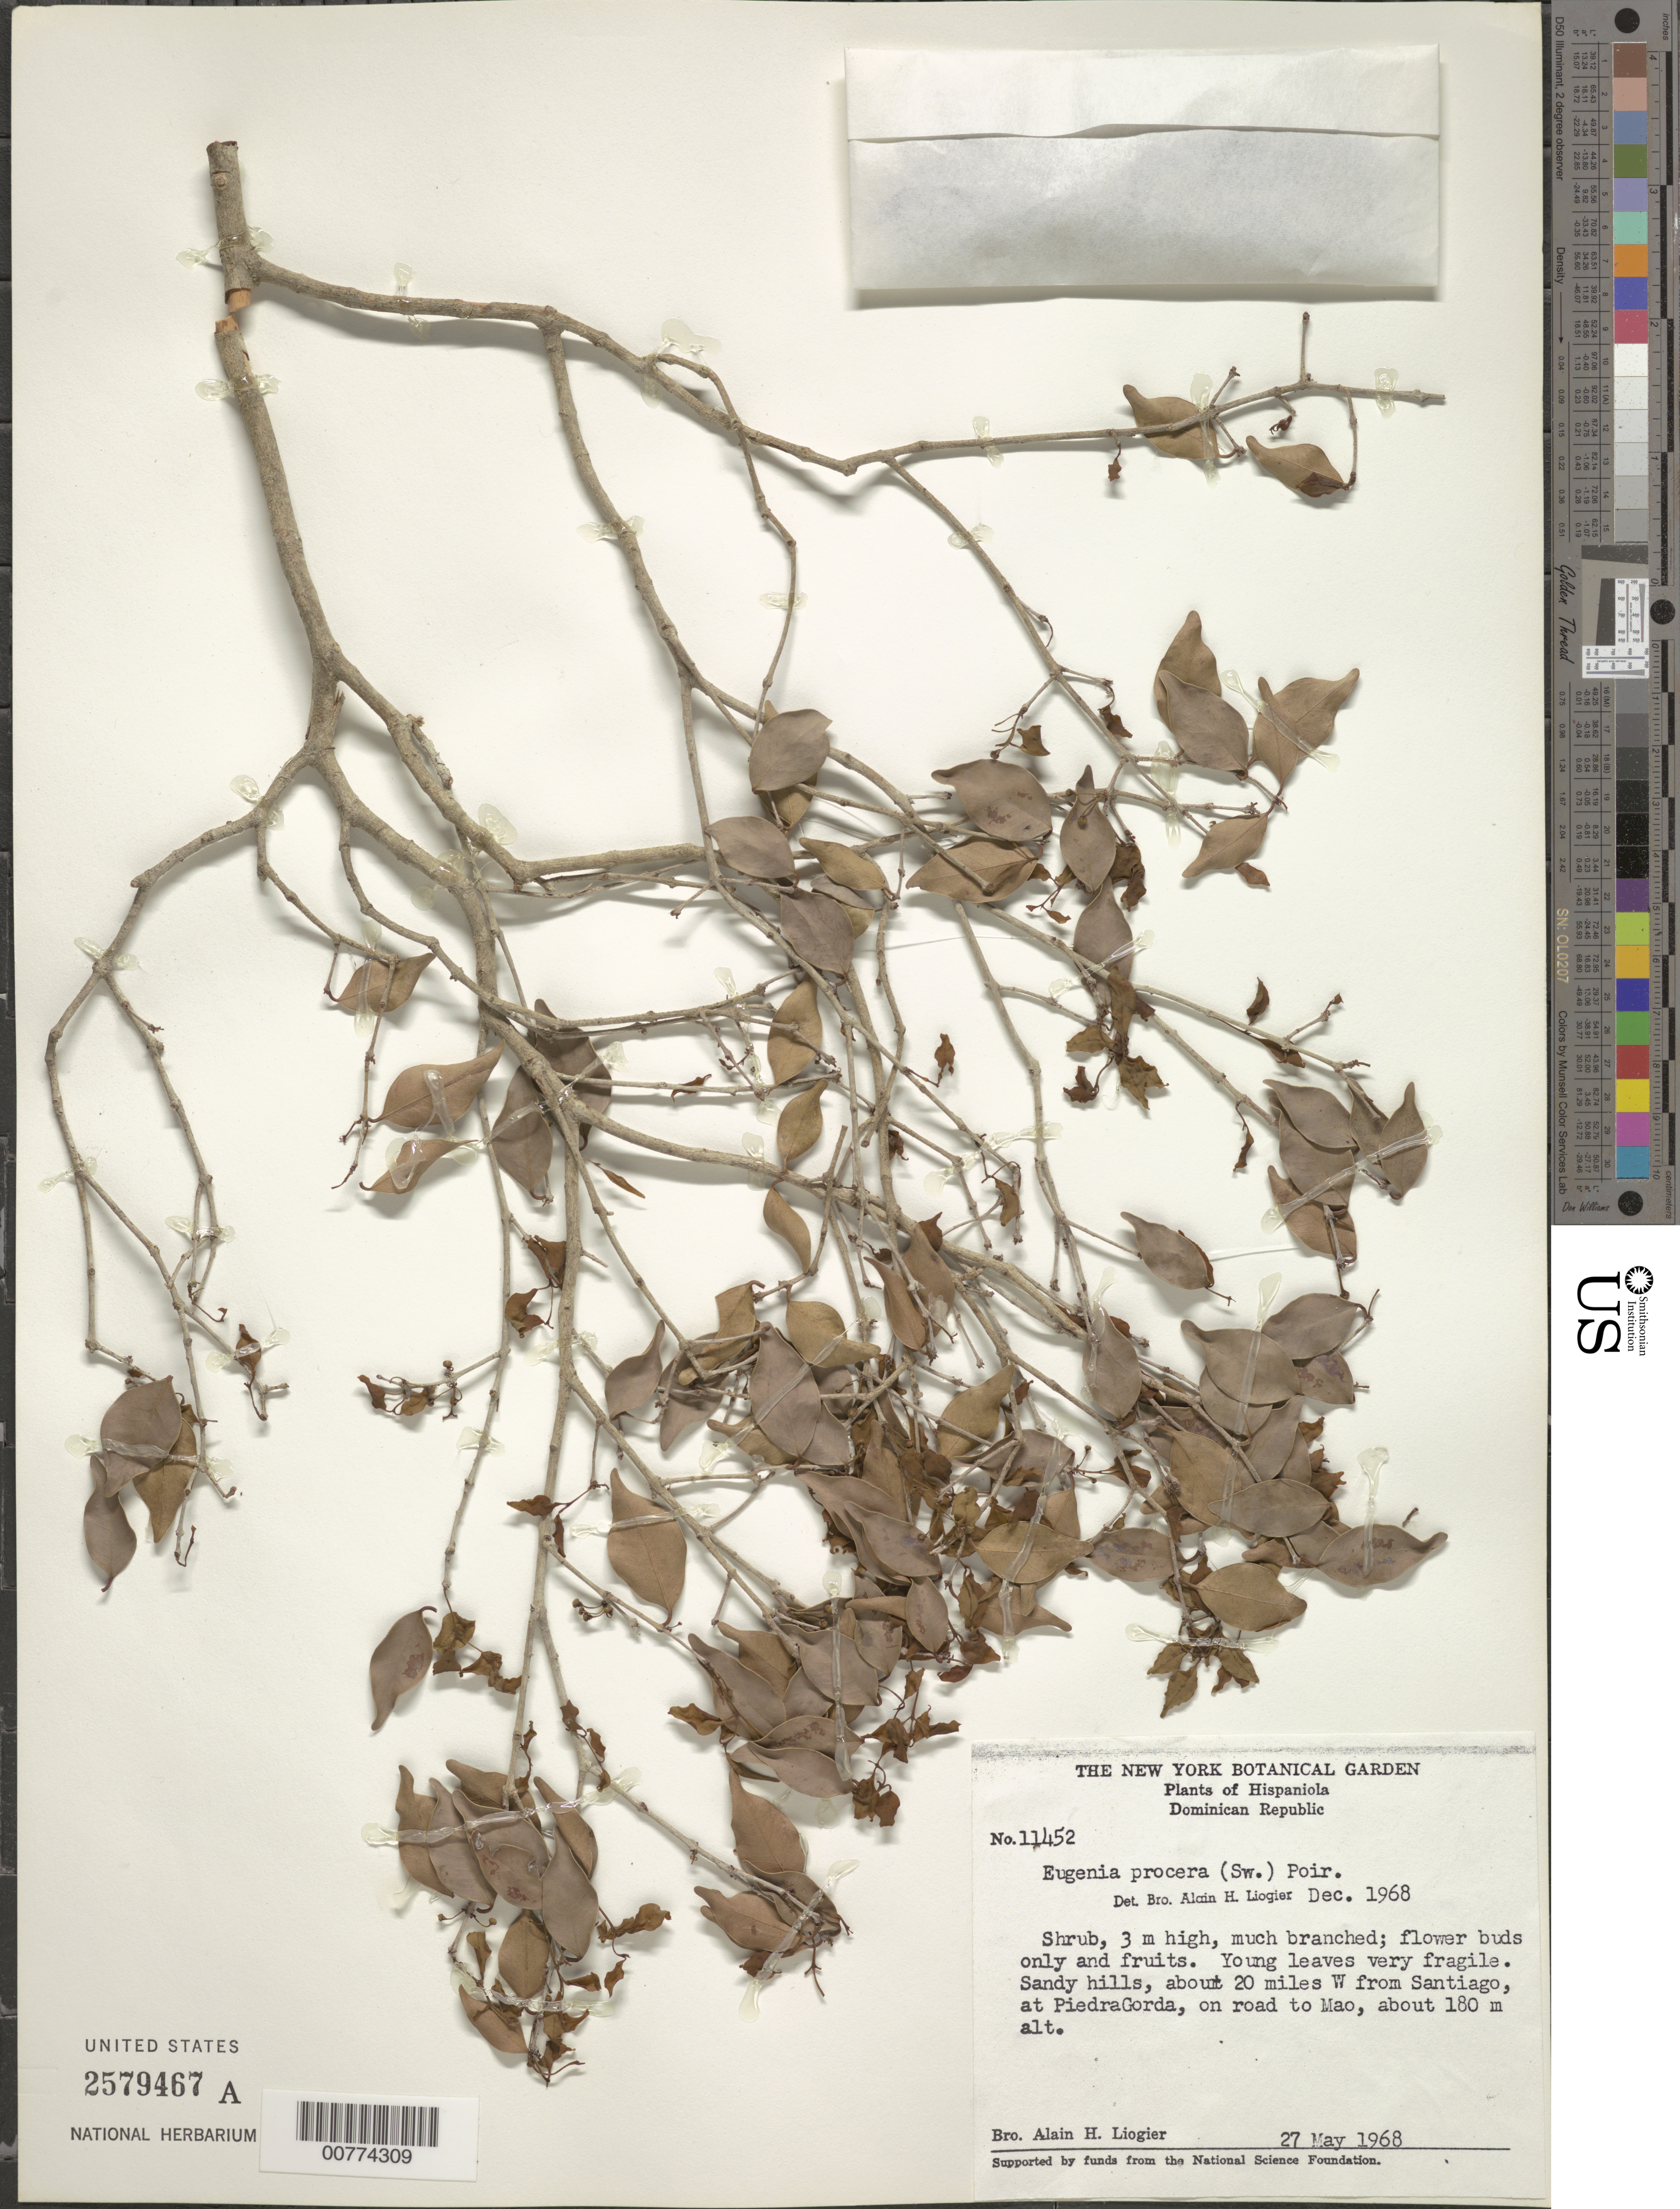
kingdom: Plantae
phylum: Tracheophyta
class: Magnoliopsida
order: Myrtales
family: Myrtaceae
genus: Eugenia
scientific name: Eugenia rhombea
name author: (O. Berg) Krug & Urb.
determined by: Flickinger, Jonathan A.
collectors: A. H. Liogier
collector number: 11452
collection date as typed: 27 May 1968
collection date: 1968-05-27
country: Dominican Republic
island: Hispaniola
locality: About 20 miles W from Santiago, at Piedra Gorda, on road to Mao.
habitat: Sandy hills.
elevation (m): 180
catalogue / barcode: US 2579467A